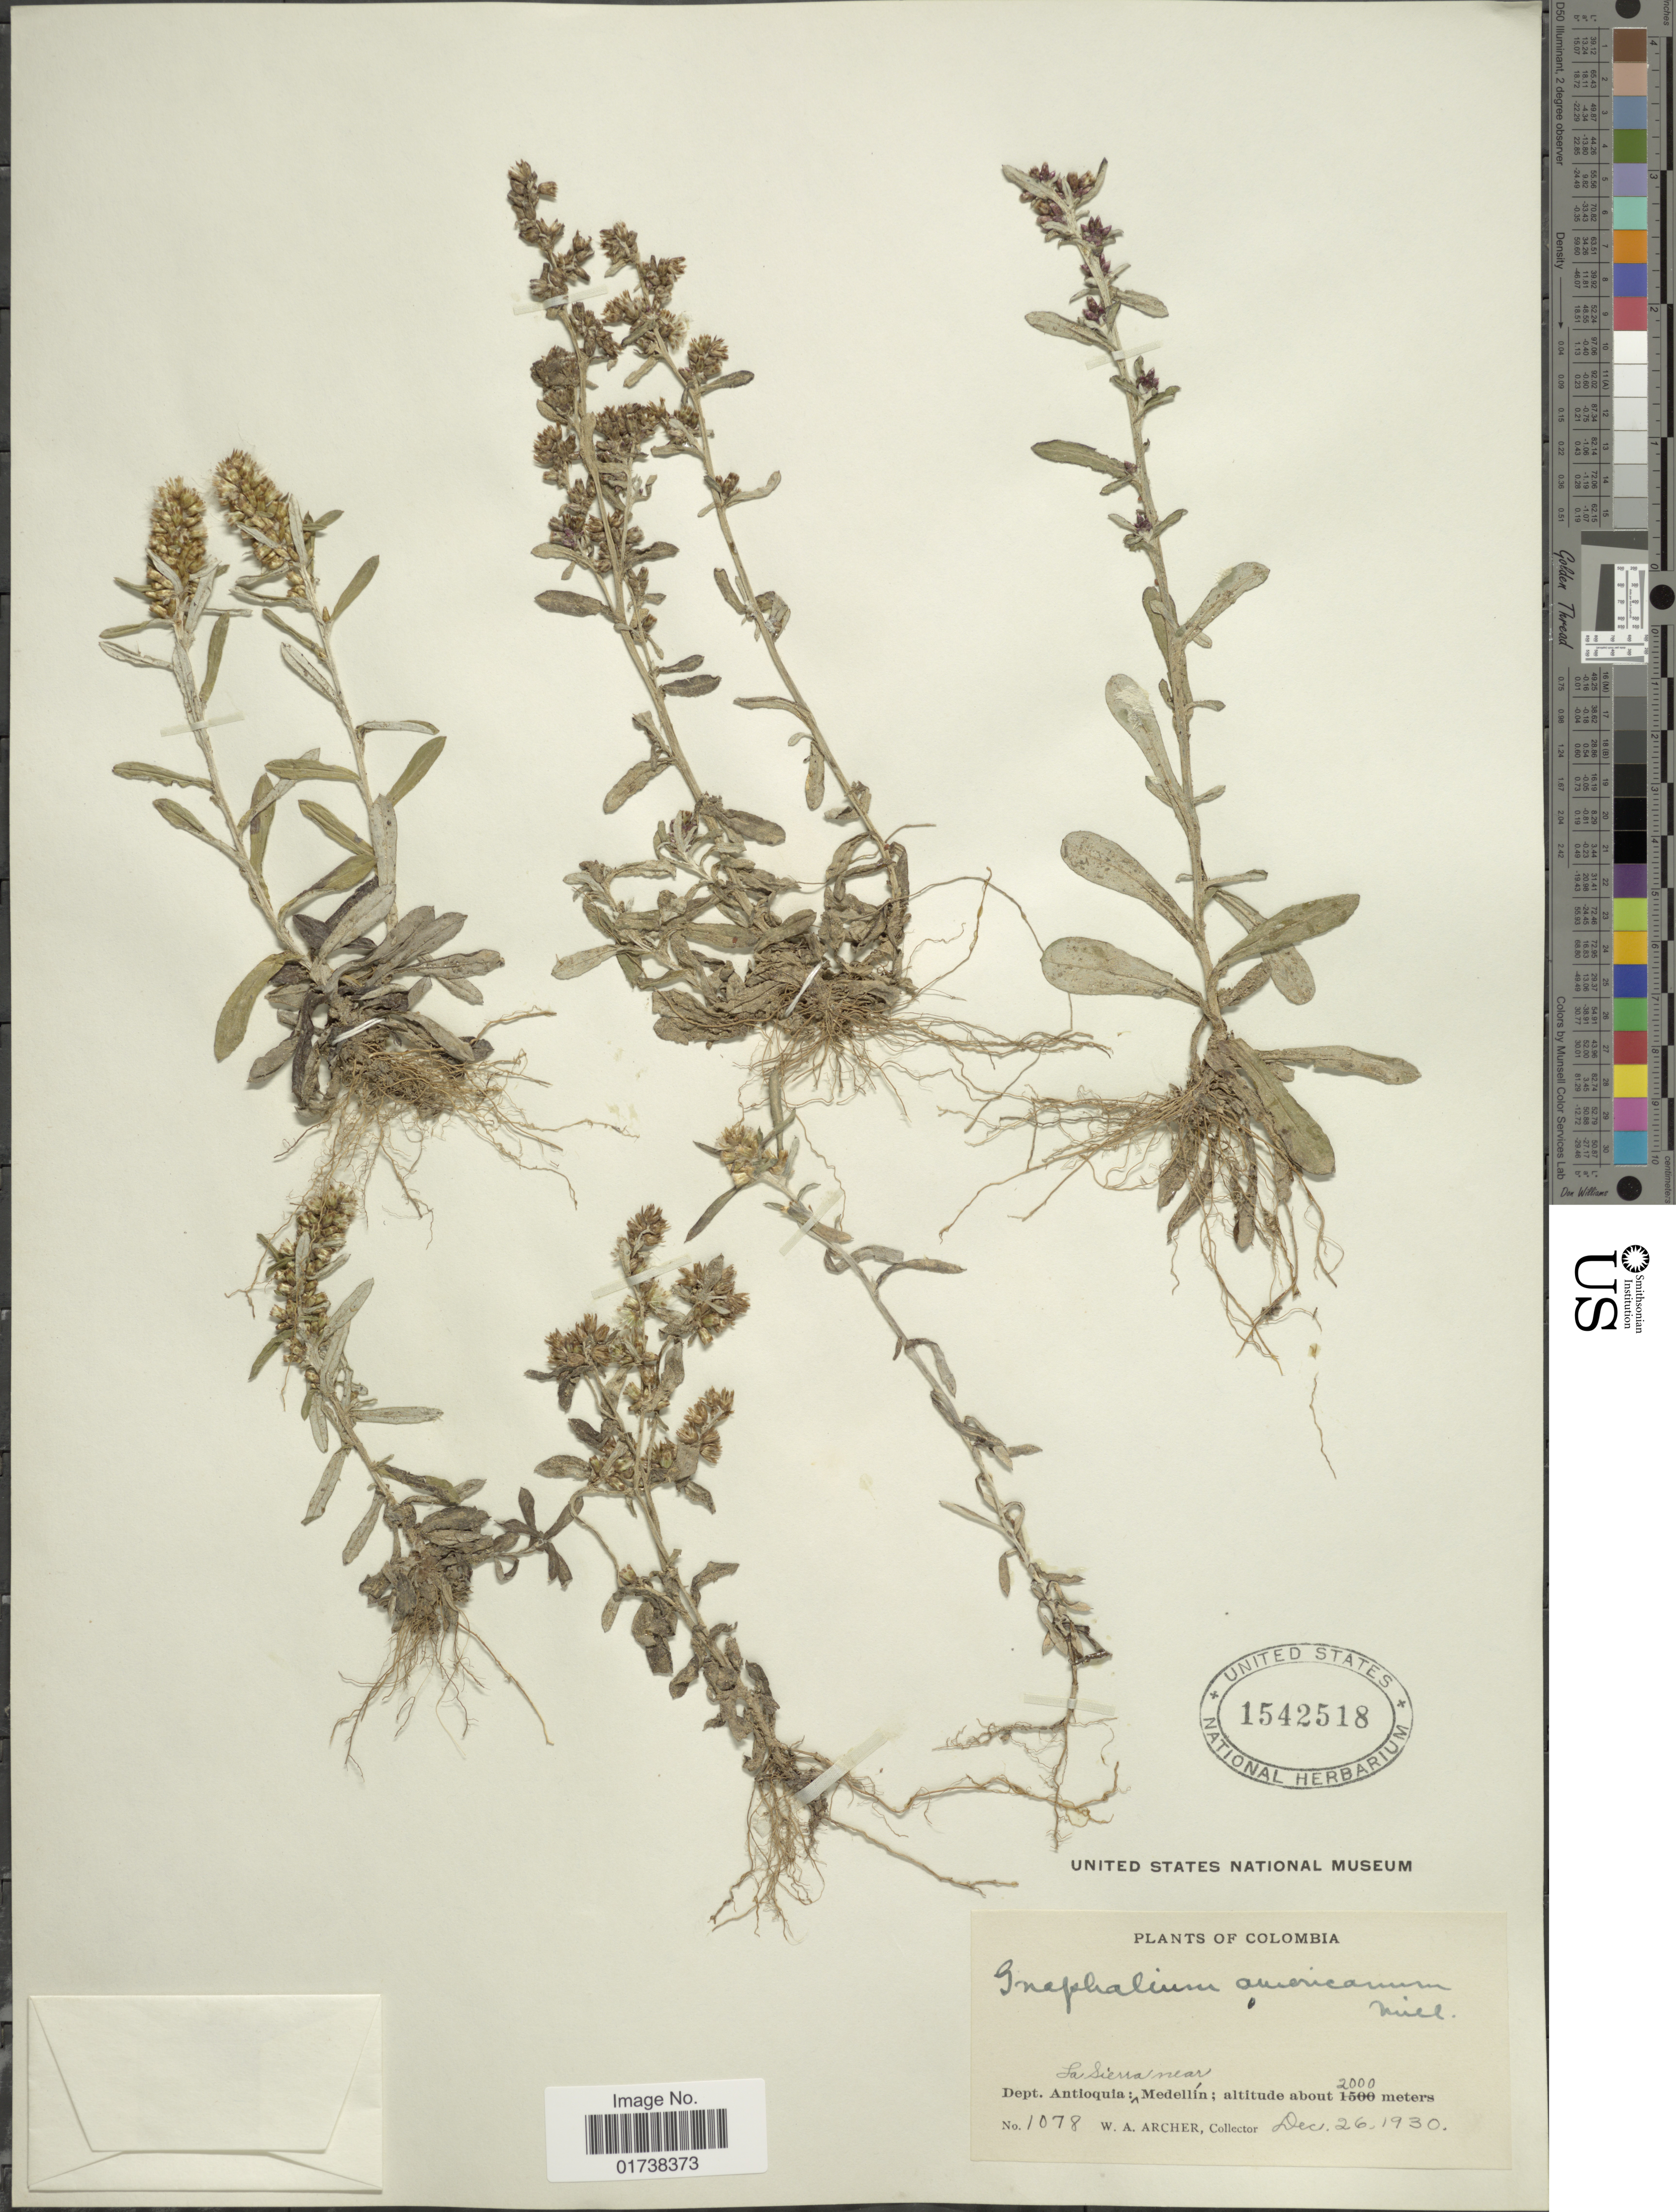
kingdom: Plantae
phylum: Tracheophyta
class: Magnoliopsida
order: Asterales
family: Asteraceae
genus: Gamochaeta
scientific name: Gamochaeta americana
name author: (Mill.) Wedd.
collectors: W. A. Archer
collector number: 1078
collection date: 1930-12-26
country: Colombia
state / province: Antioquia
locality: La Sierra near, Depto. Antioquia: Medellin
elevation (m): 2000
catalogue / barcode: US 1542518